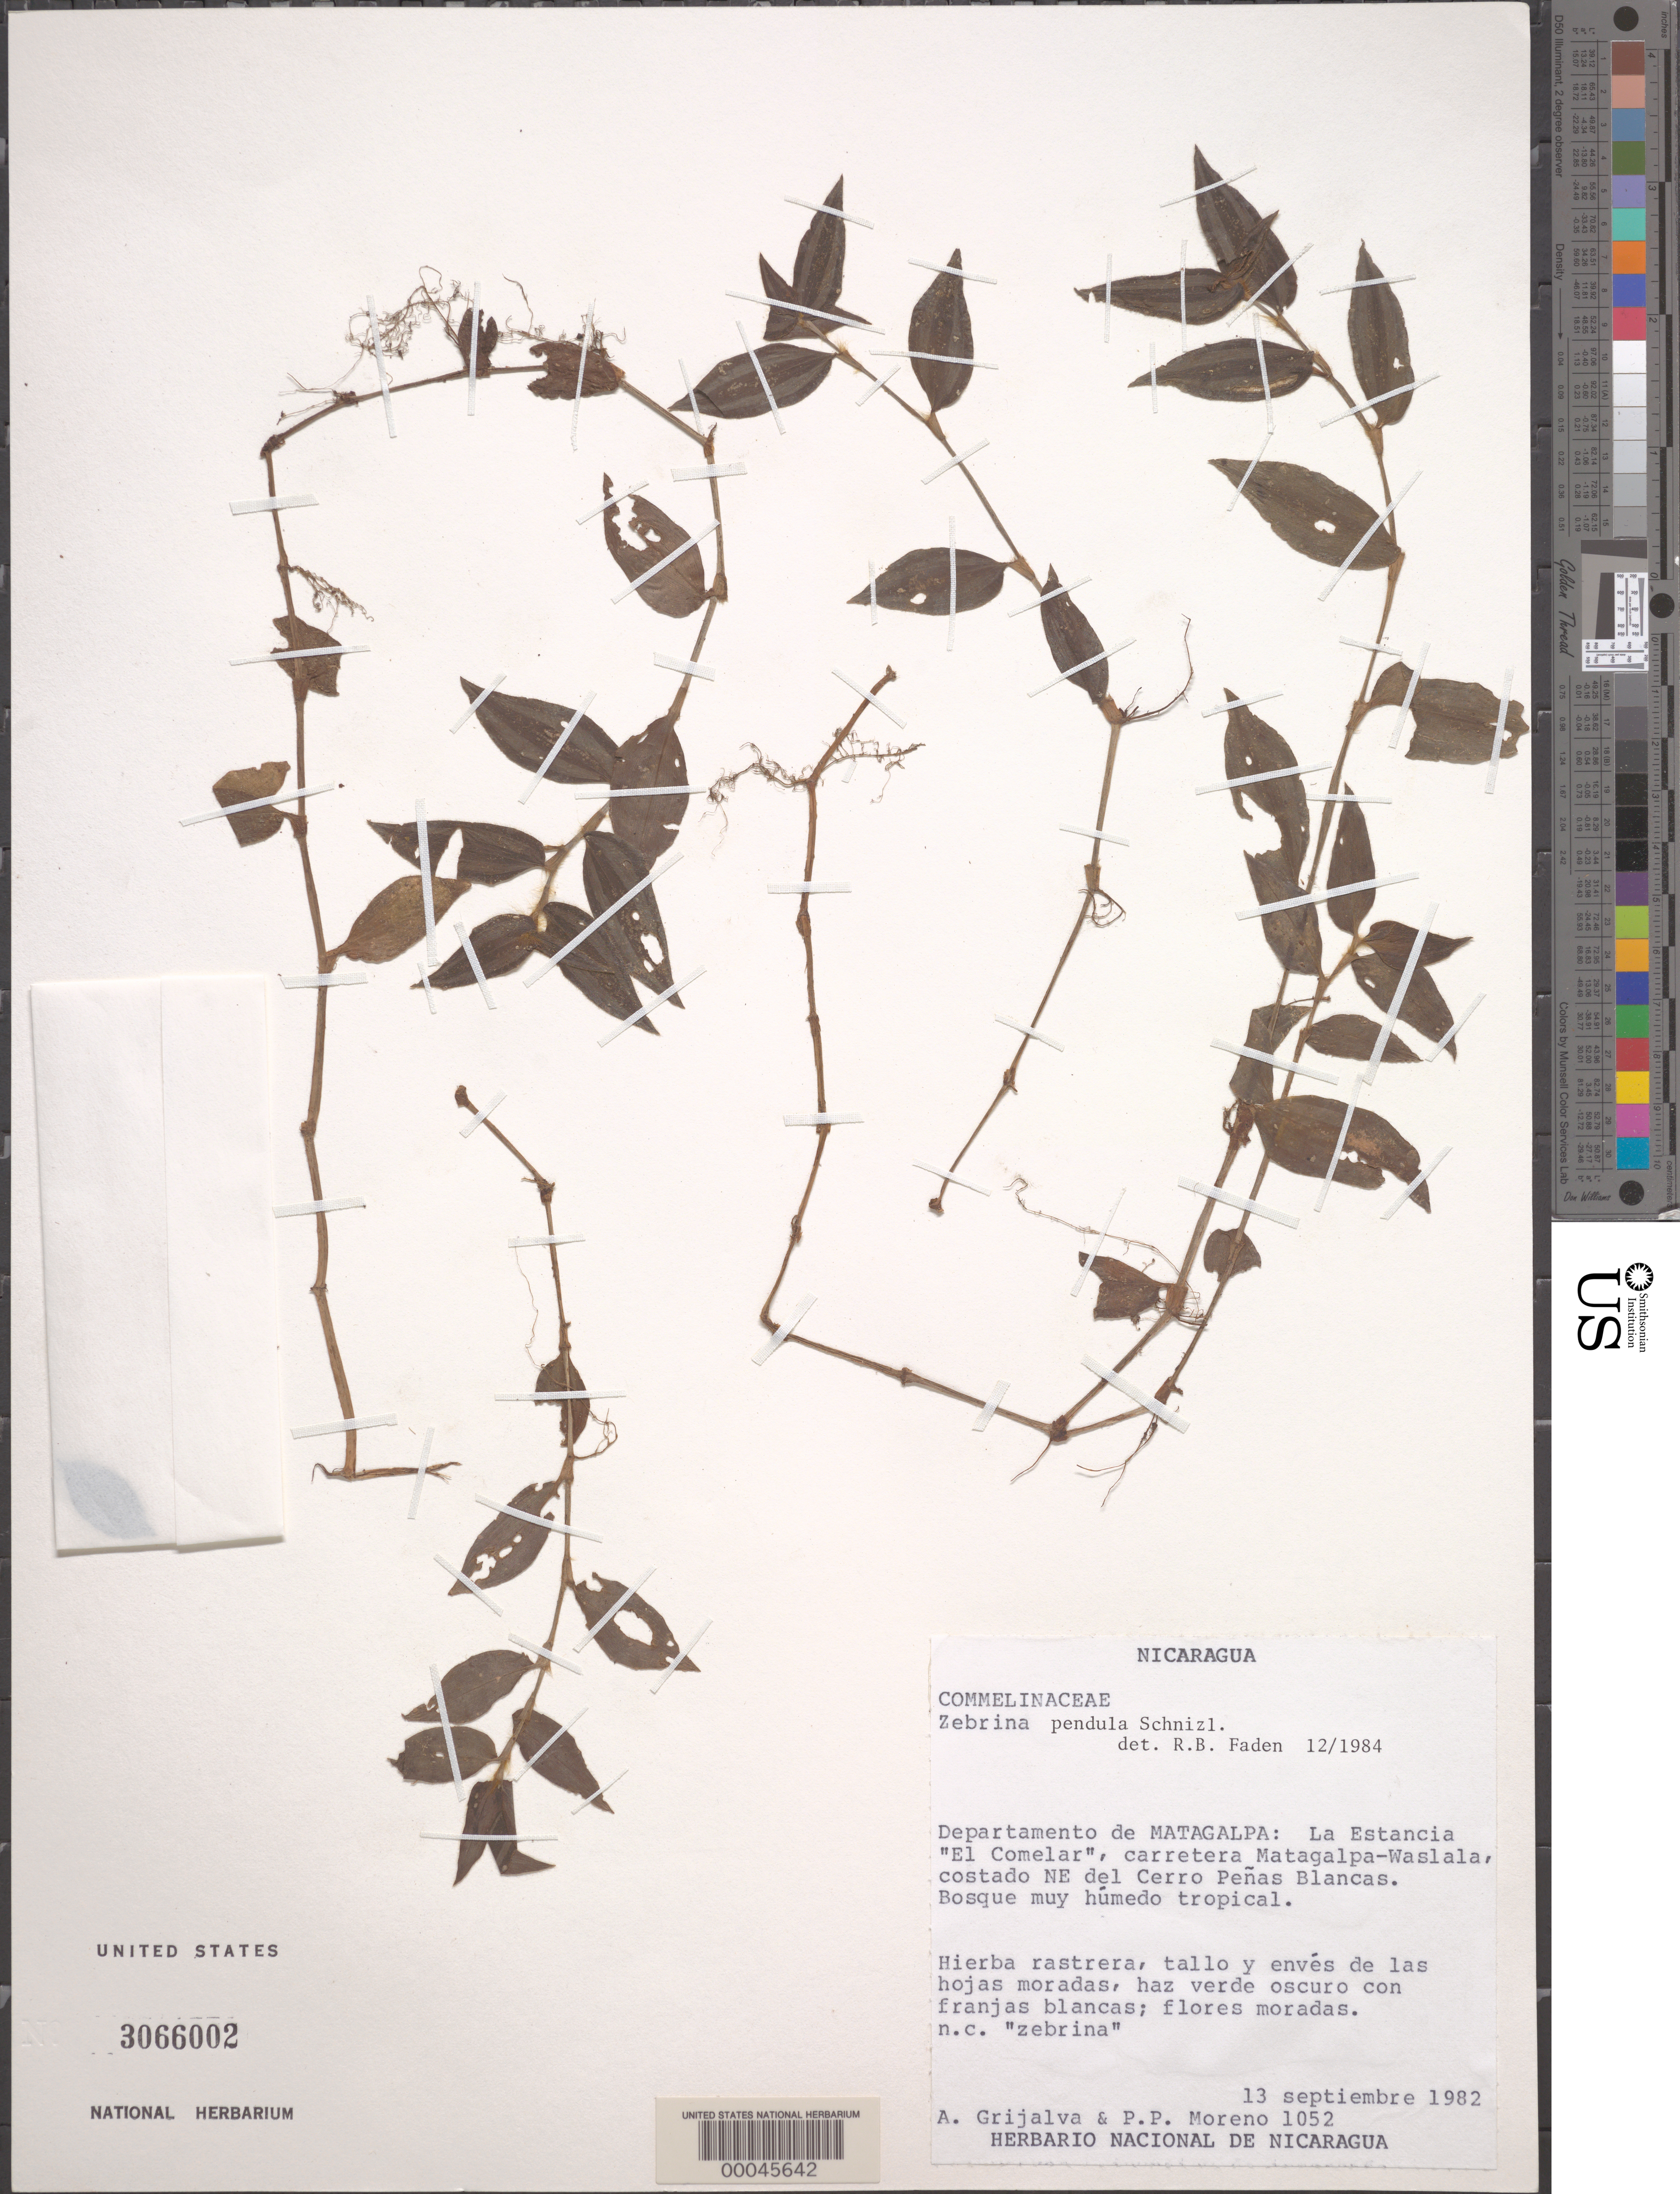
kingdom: Plantae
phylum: Tracheophyta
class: Liliopsida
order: Commelinales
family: Commelinaceae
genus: Tradescantia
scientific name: Tradescantia zebrina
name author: Bosse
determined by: Faden, Robert B., (US), Smithsonian Institution - National Museum of Natural History (UNITED STATES)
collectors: A. Grijalva & P. Moreno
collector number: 1052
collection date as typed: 13 Sep 1982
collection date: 1982-09-13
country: Nicaragua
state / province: Matagalpa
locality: La estancia "el comelar", ne of cerro penas blancas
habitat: Coast, tropical forest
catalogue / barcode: US 3066002